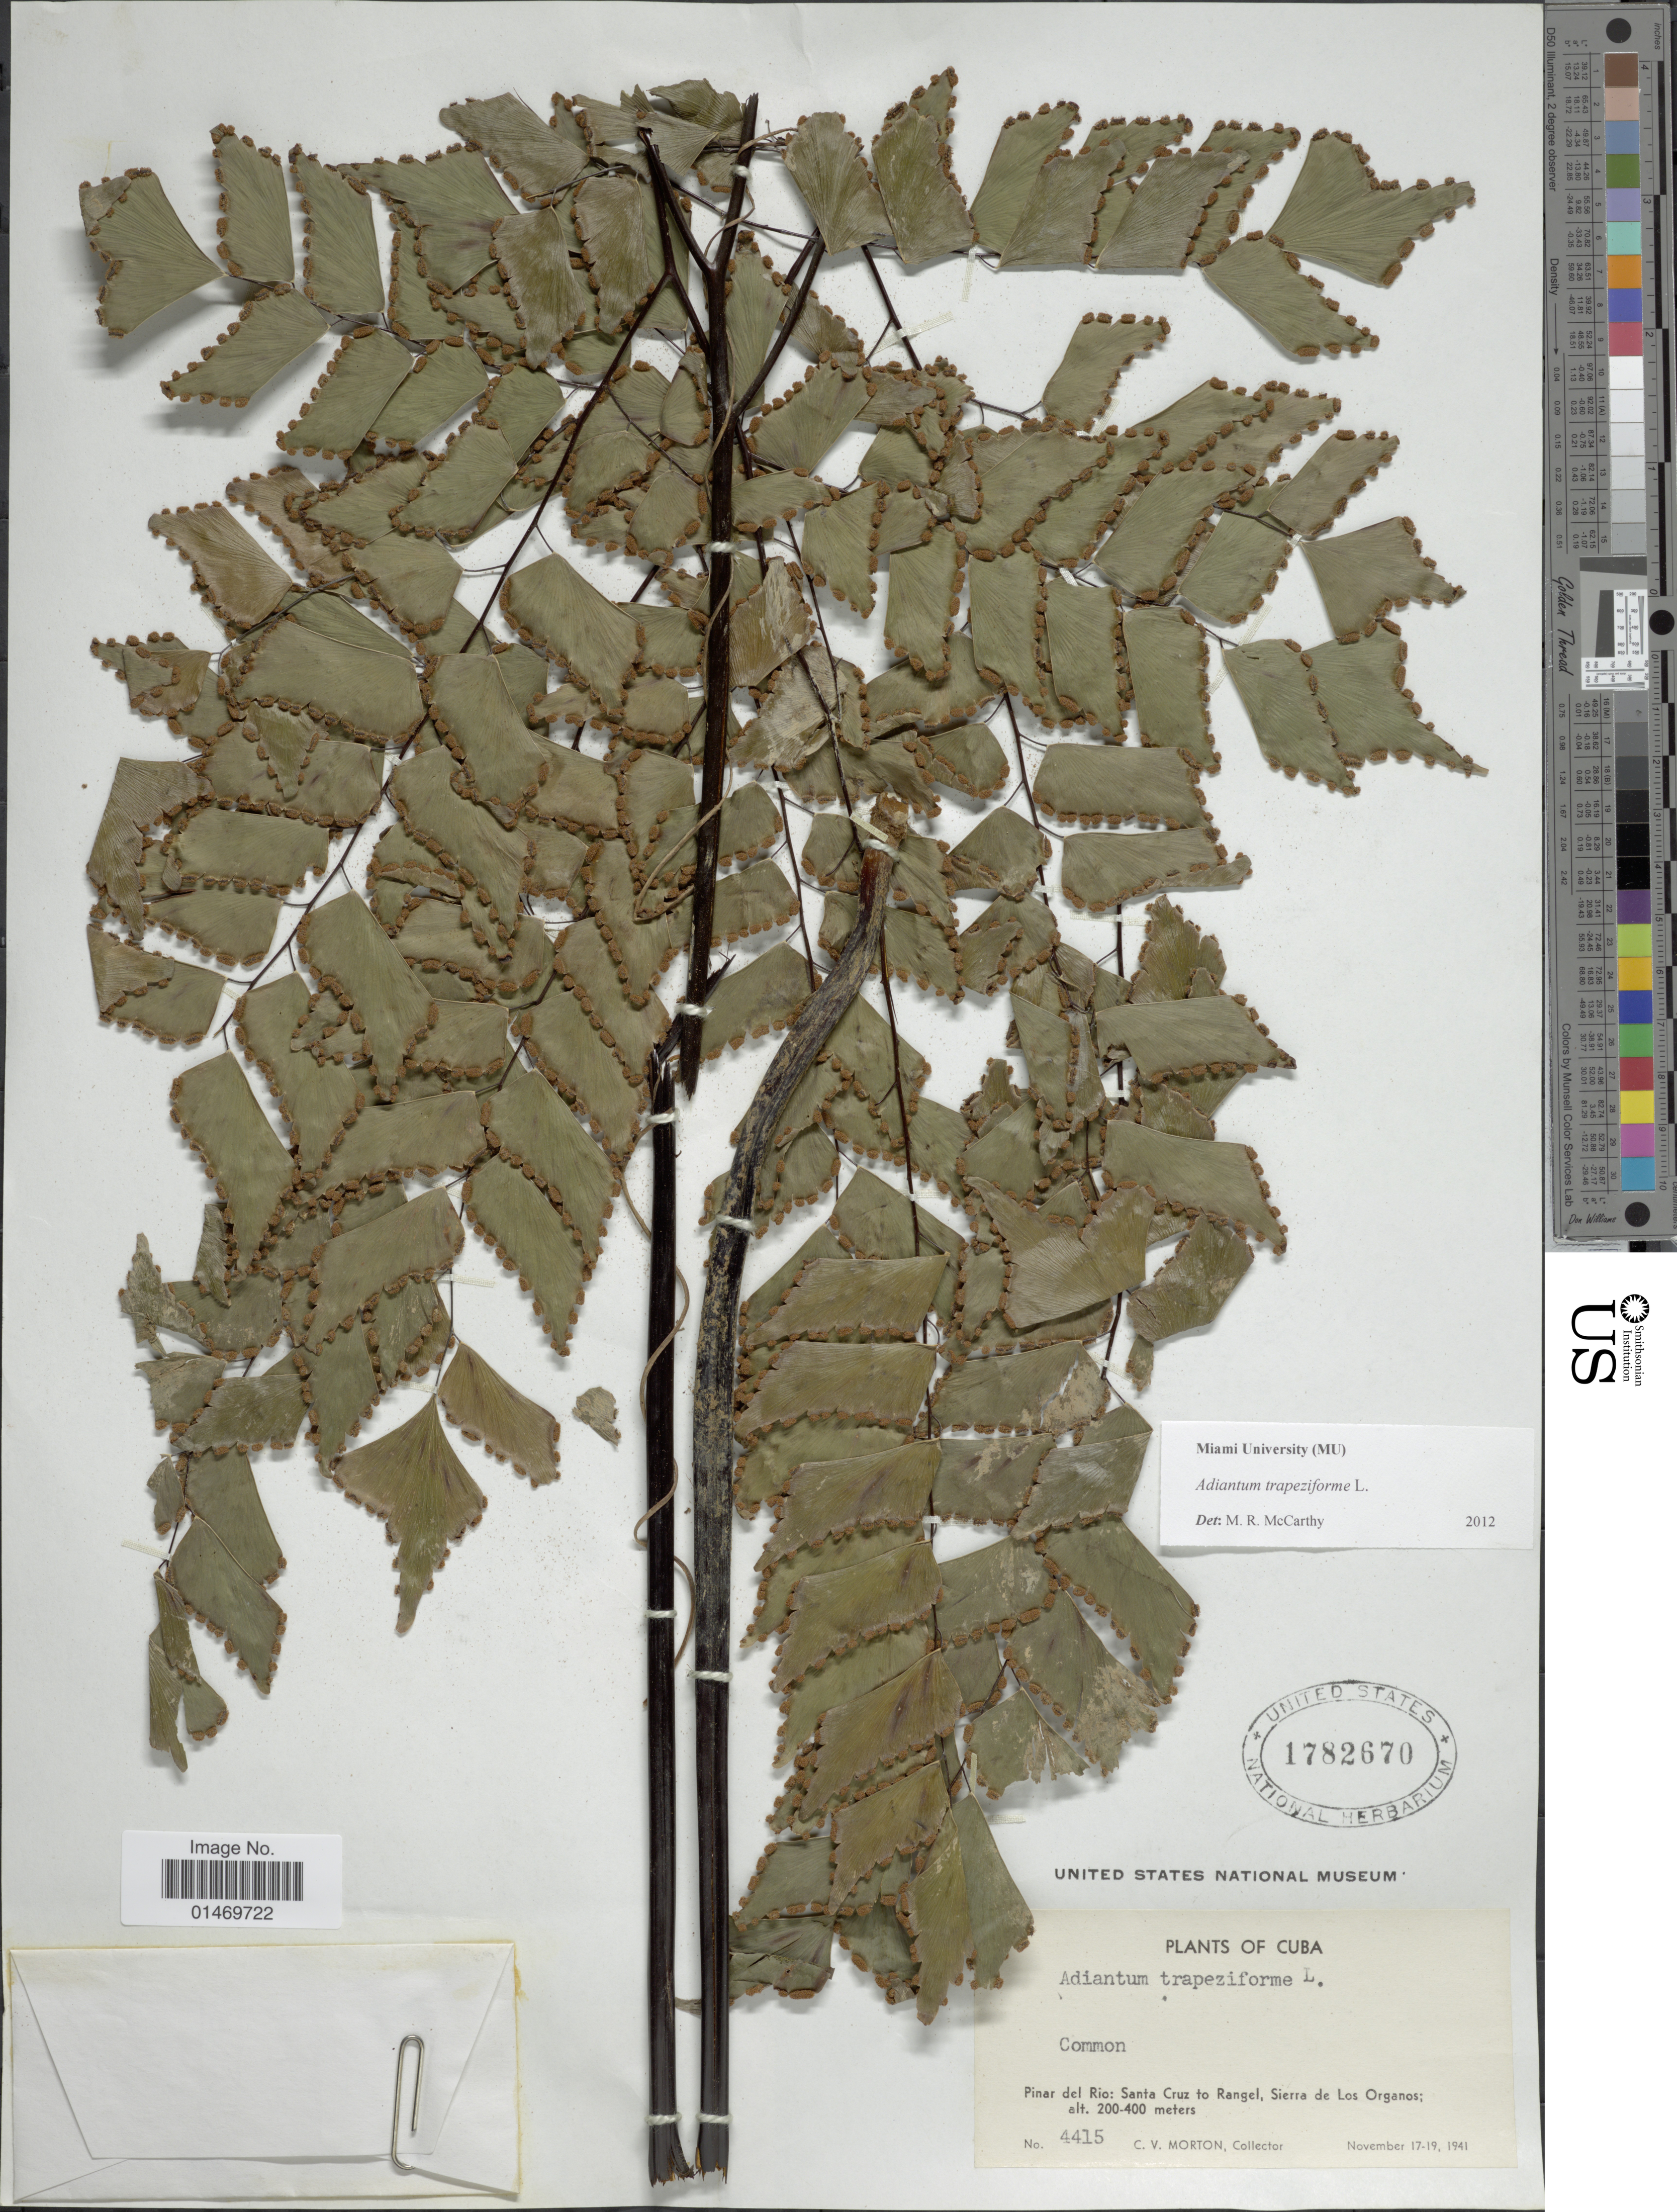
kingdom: Plantae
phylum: Tracheophyta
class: Polypodiopsida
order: Polypodiales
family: Pteridaceae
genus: Adiantum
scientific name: Adiantum trapeziforme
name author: L.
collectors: C. V. Morton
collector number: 4415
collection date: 1941-11-17/1941-11-19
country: Cuba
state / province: Pinar del Río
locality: Cuba, Santa Cruz to Rangel, Sierra de Los Oragnos.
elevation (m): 200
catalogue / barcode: US 1782670